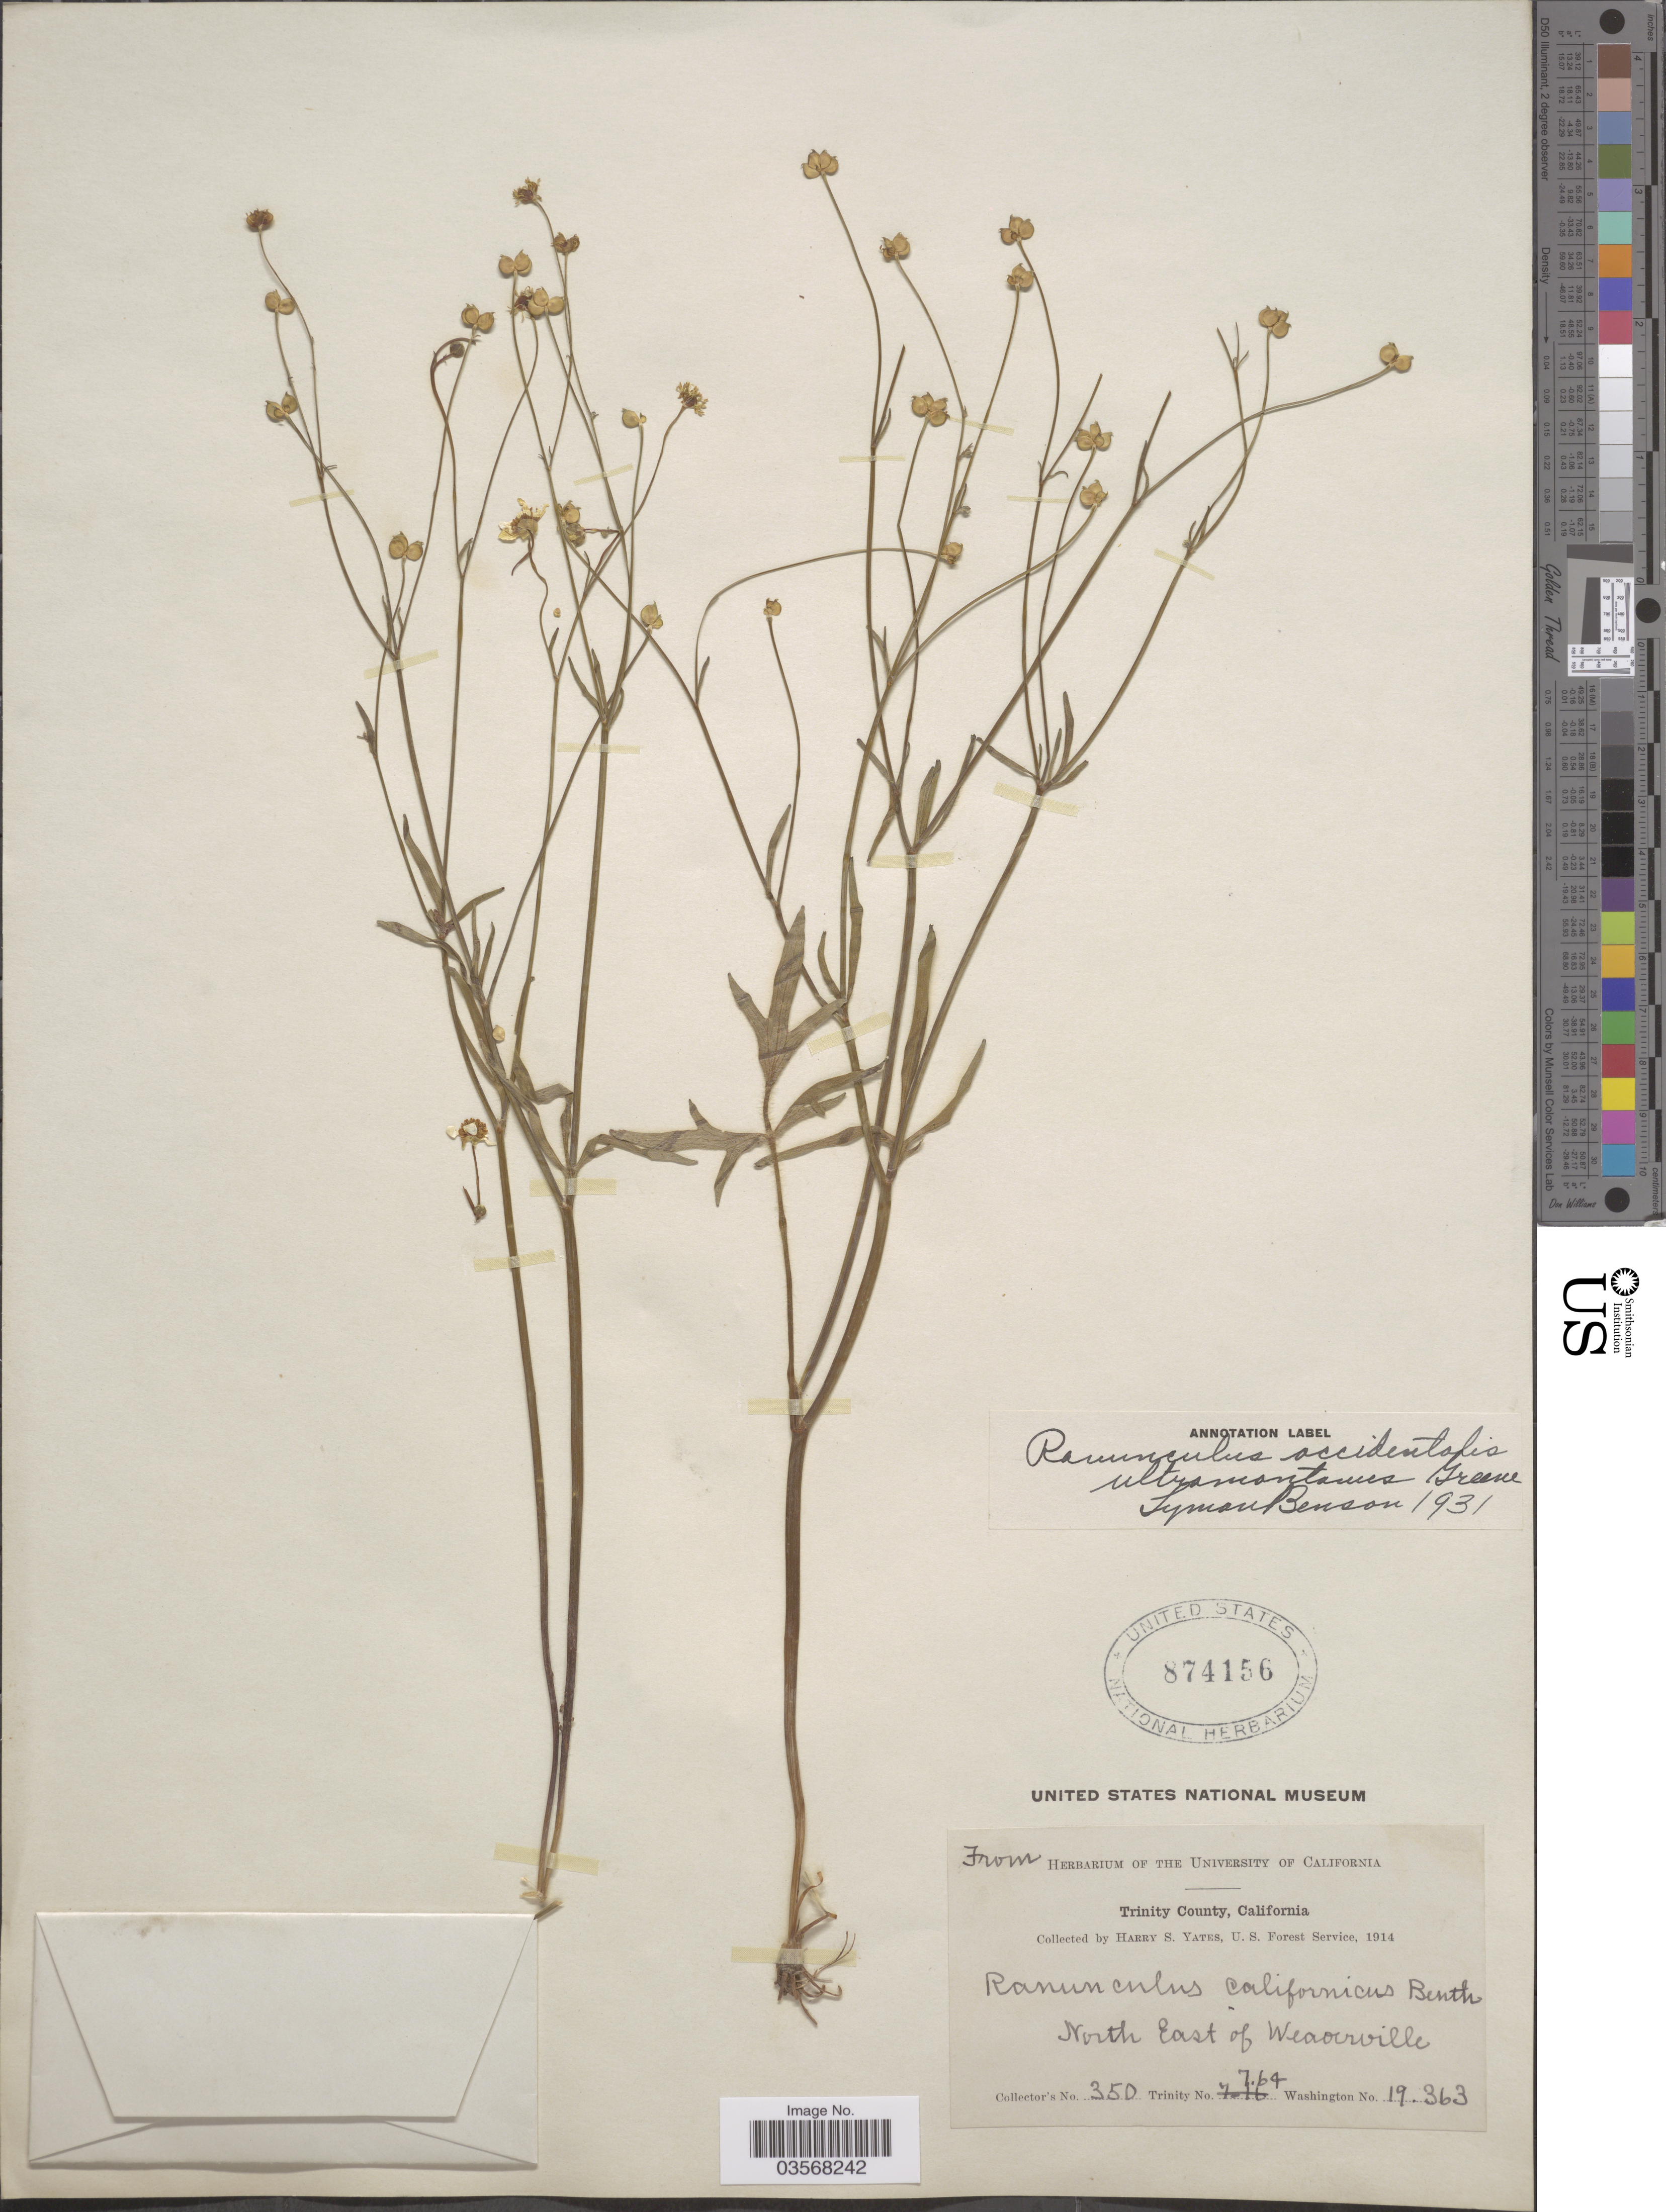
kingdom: Plantae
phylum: Tracheophyta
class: Magnoliopsida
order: Ranunculales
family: Ranunculaceae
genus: Ranunculus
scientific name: Ranunculus occidentalis var. ultramontanus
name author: Nutt.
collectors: H. S. Yates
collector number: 350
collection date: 1914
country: United States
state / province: California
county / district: Trinity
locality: Trinity County. North East of Weaverville.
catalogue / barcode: US 874156